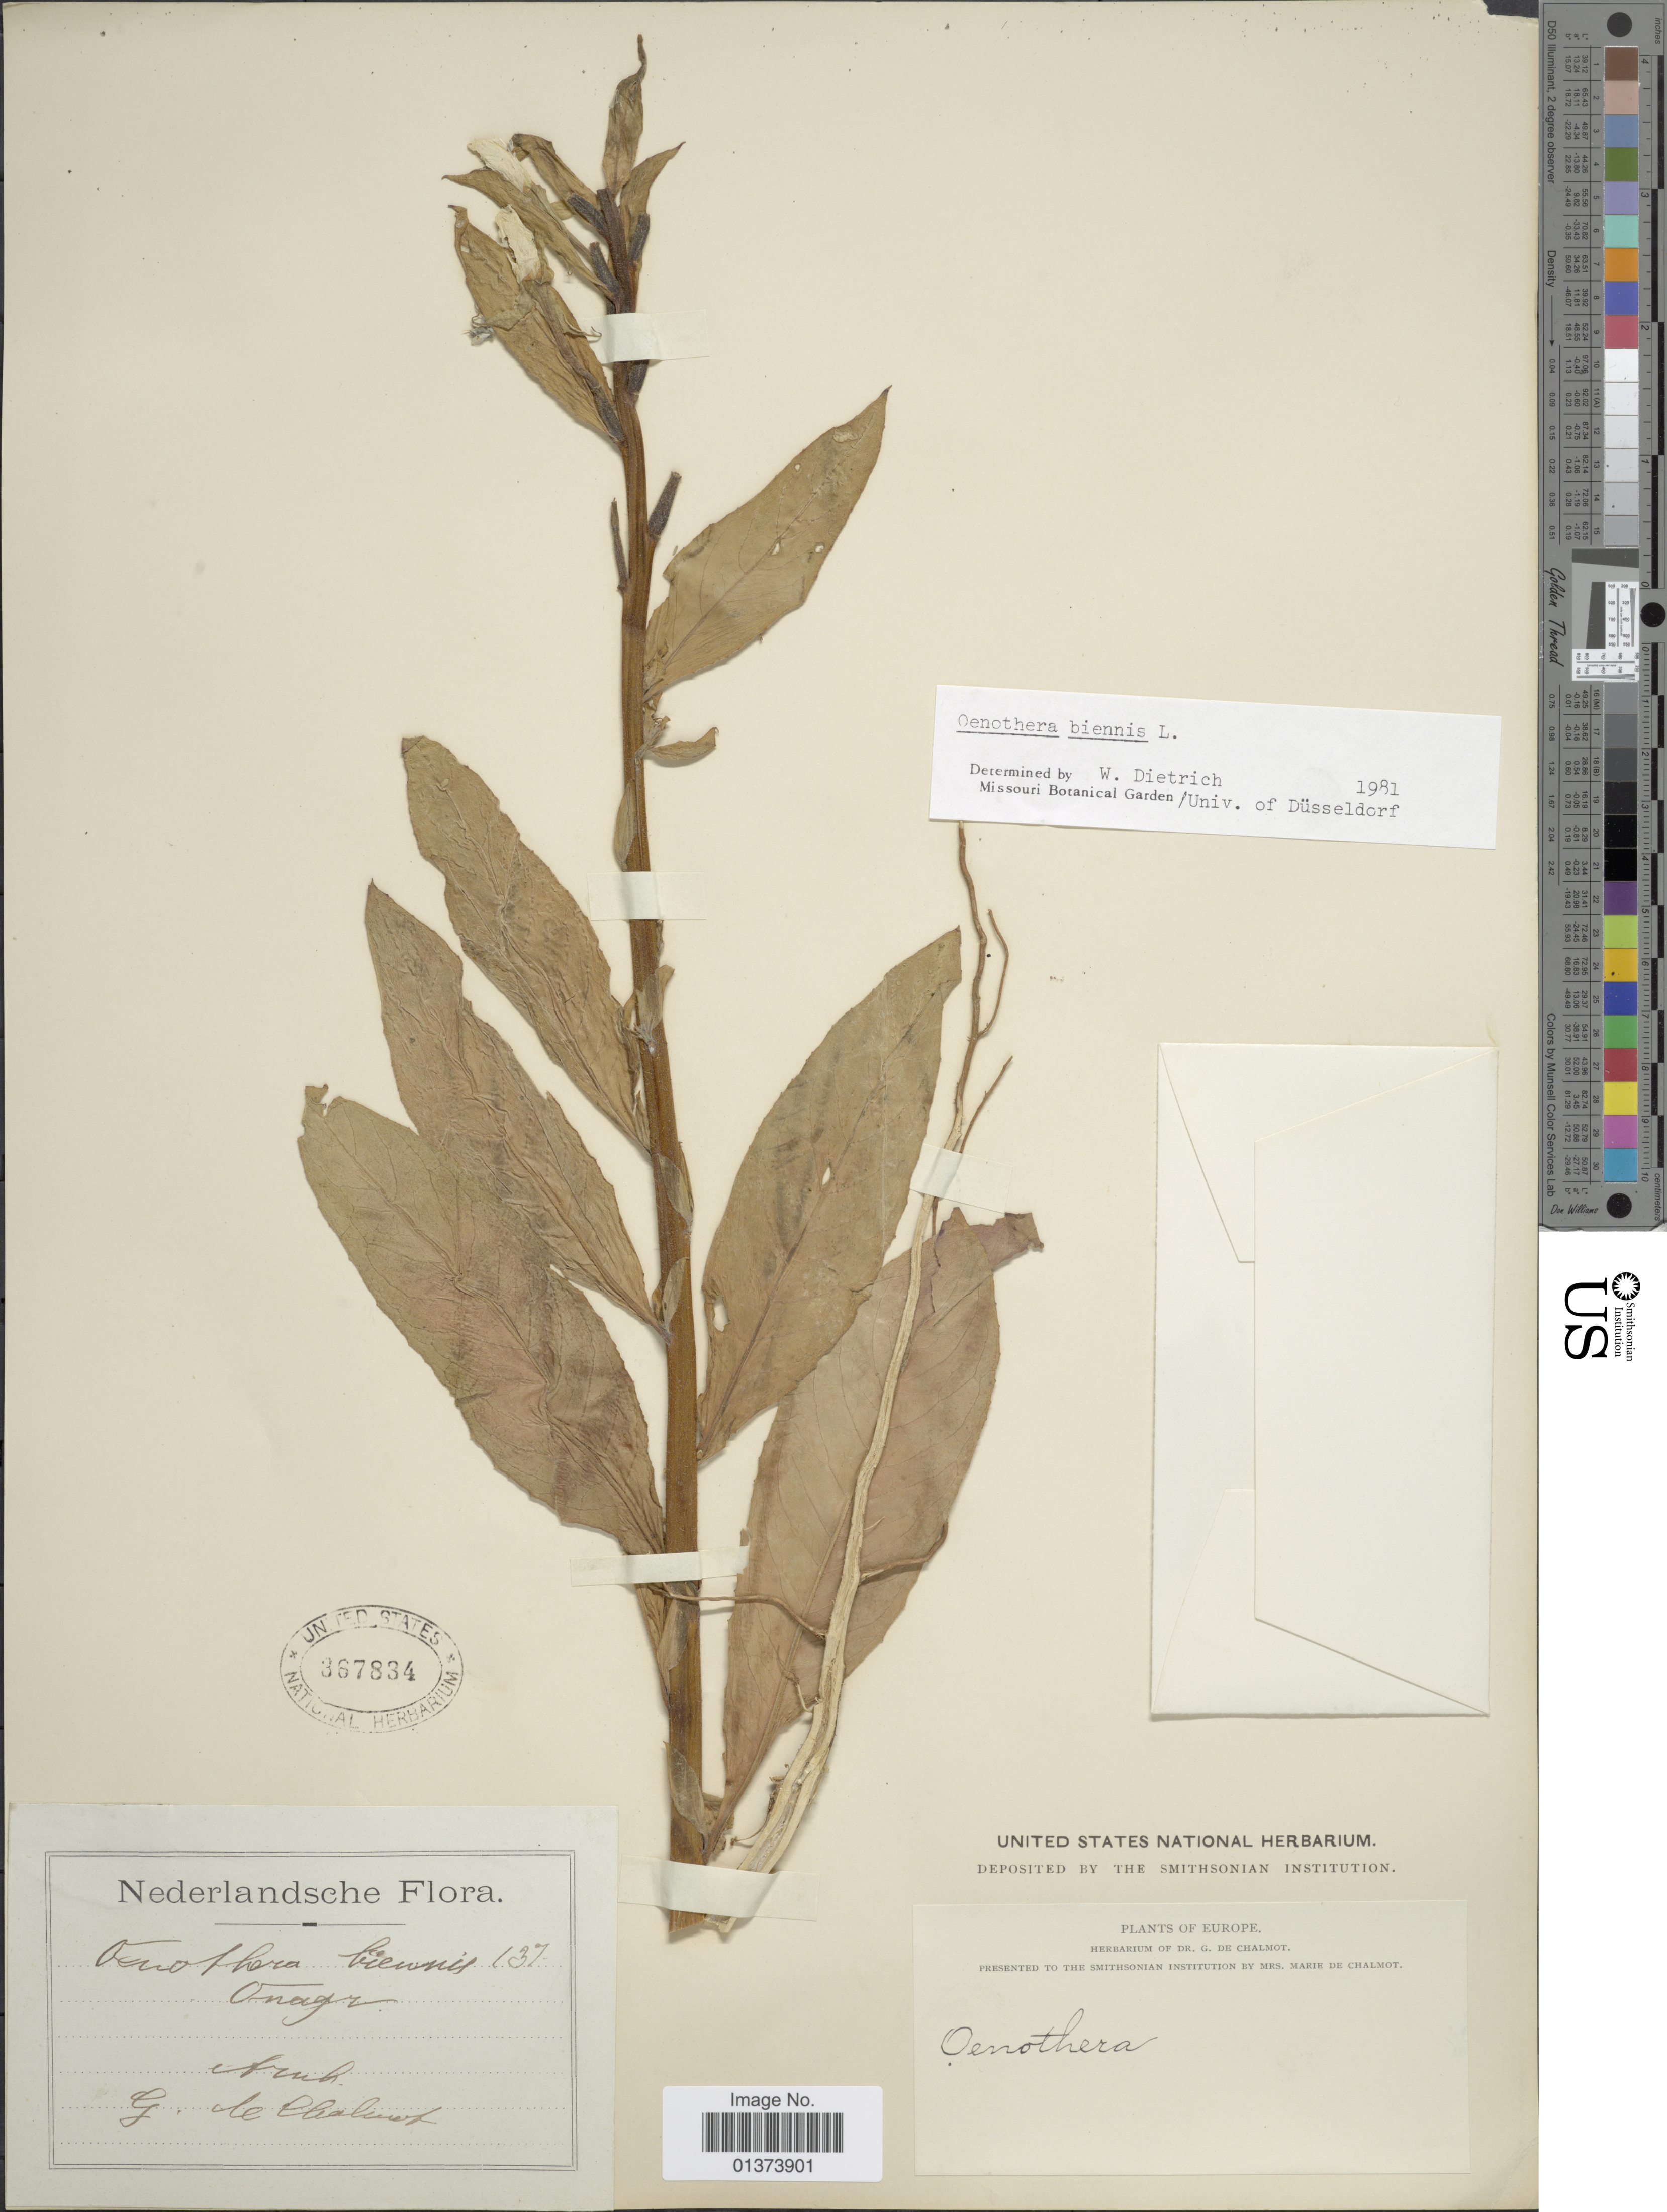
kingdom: Plantae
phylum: Tracheophyta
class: Magnoliopsida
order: Myrtales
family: Onagraceae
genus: Oenothera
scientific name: Oenothera biennis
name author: L.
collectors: G. de Chalmot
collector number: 137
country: Netherlands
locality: Arnh.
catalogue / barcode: US 367834